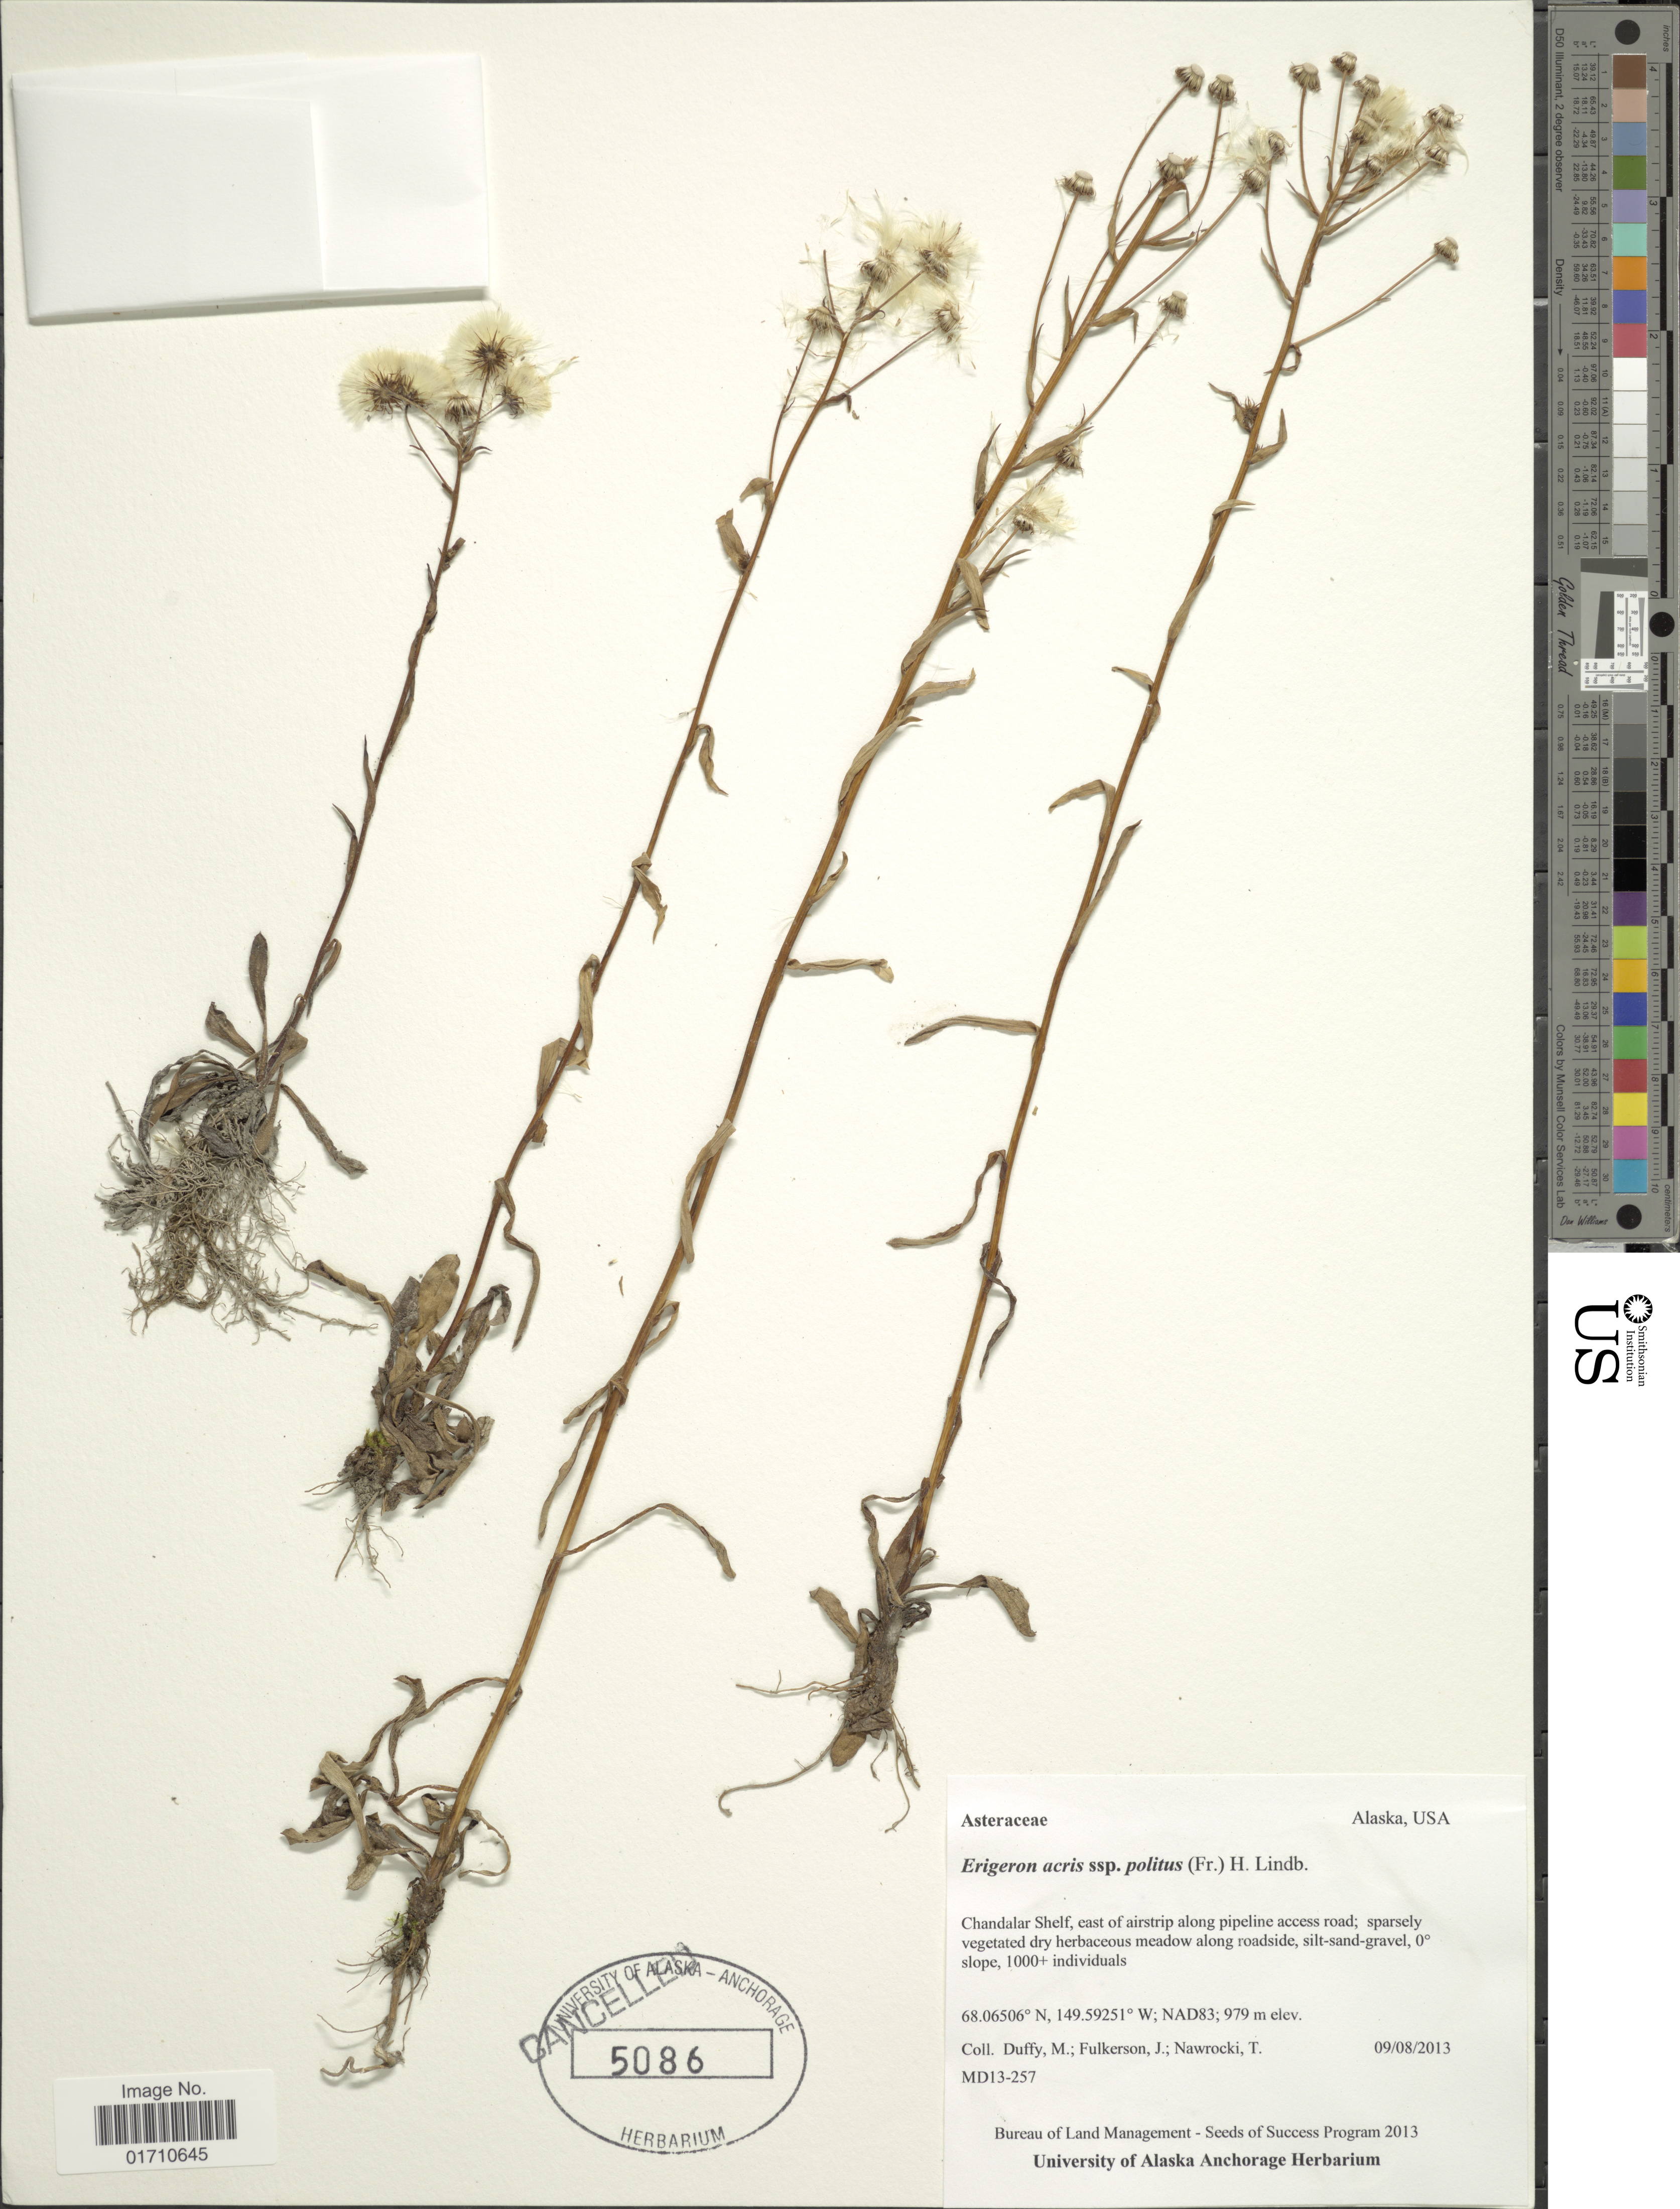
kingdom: Plantae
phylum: Tracheophyta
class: Magnoliopsida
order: Asterales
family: Asteraceae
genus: Erigeron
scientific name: Erigeron acris subsp. politus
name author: (Fr.) H. Lindb.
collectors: M. Duffy, J. Fulkerson & T. Nawrocki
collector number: MD13-257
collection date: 2013-08-08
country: United States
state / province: Alaska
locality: Chandalar Shelf, east of airstrip along pipeline acces road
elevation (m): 979